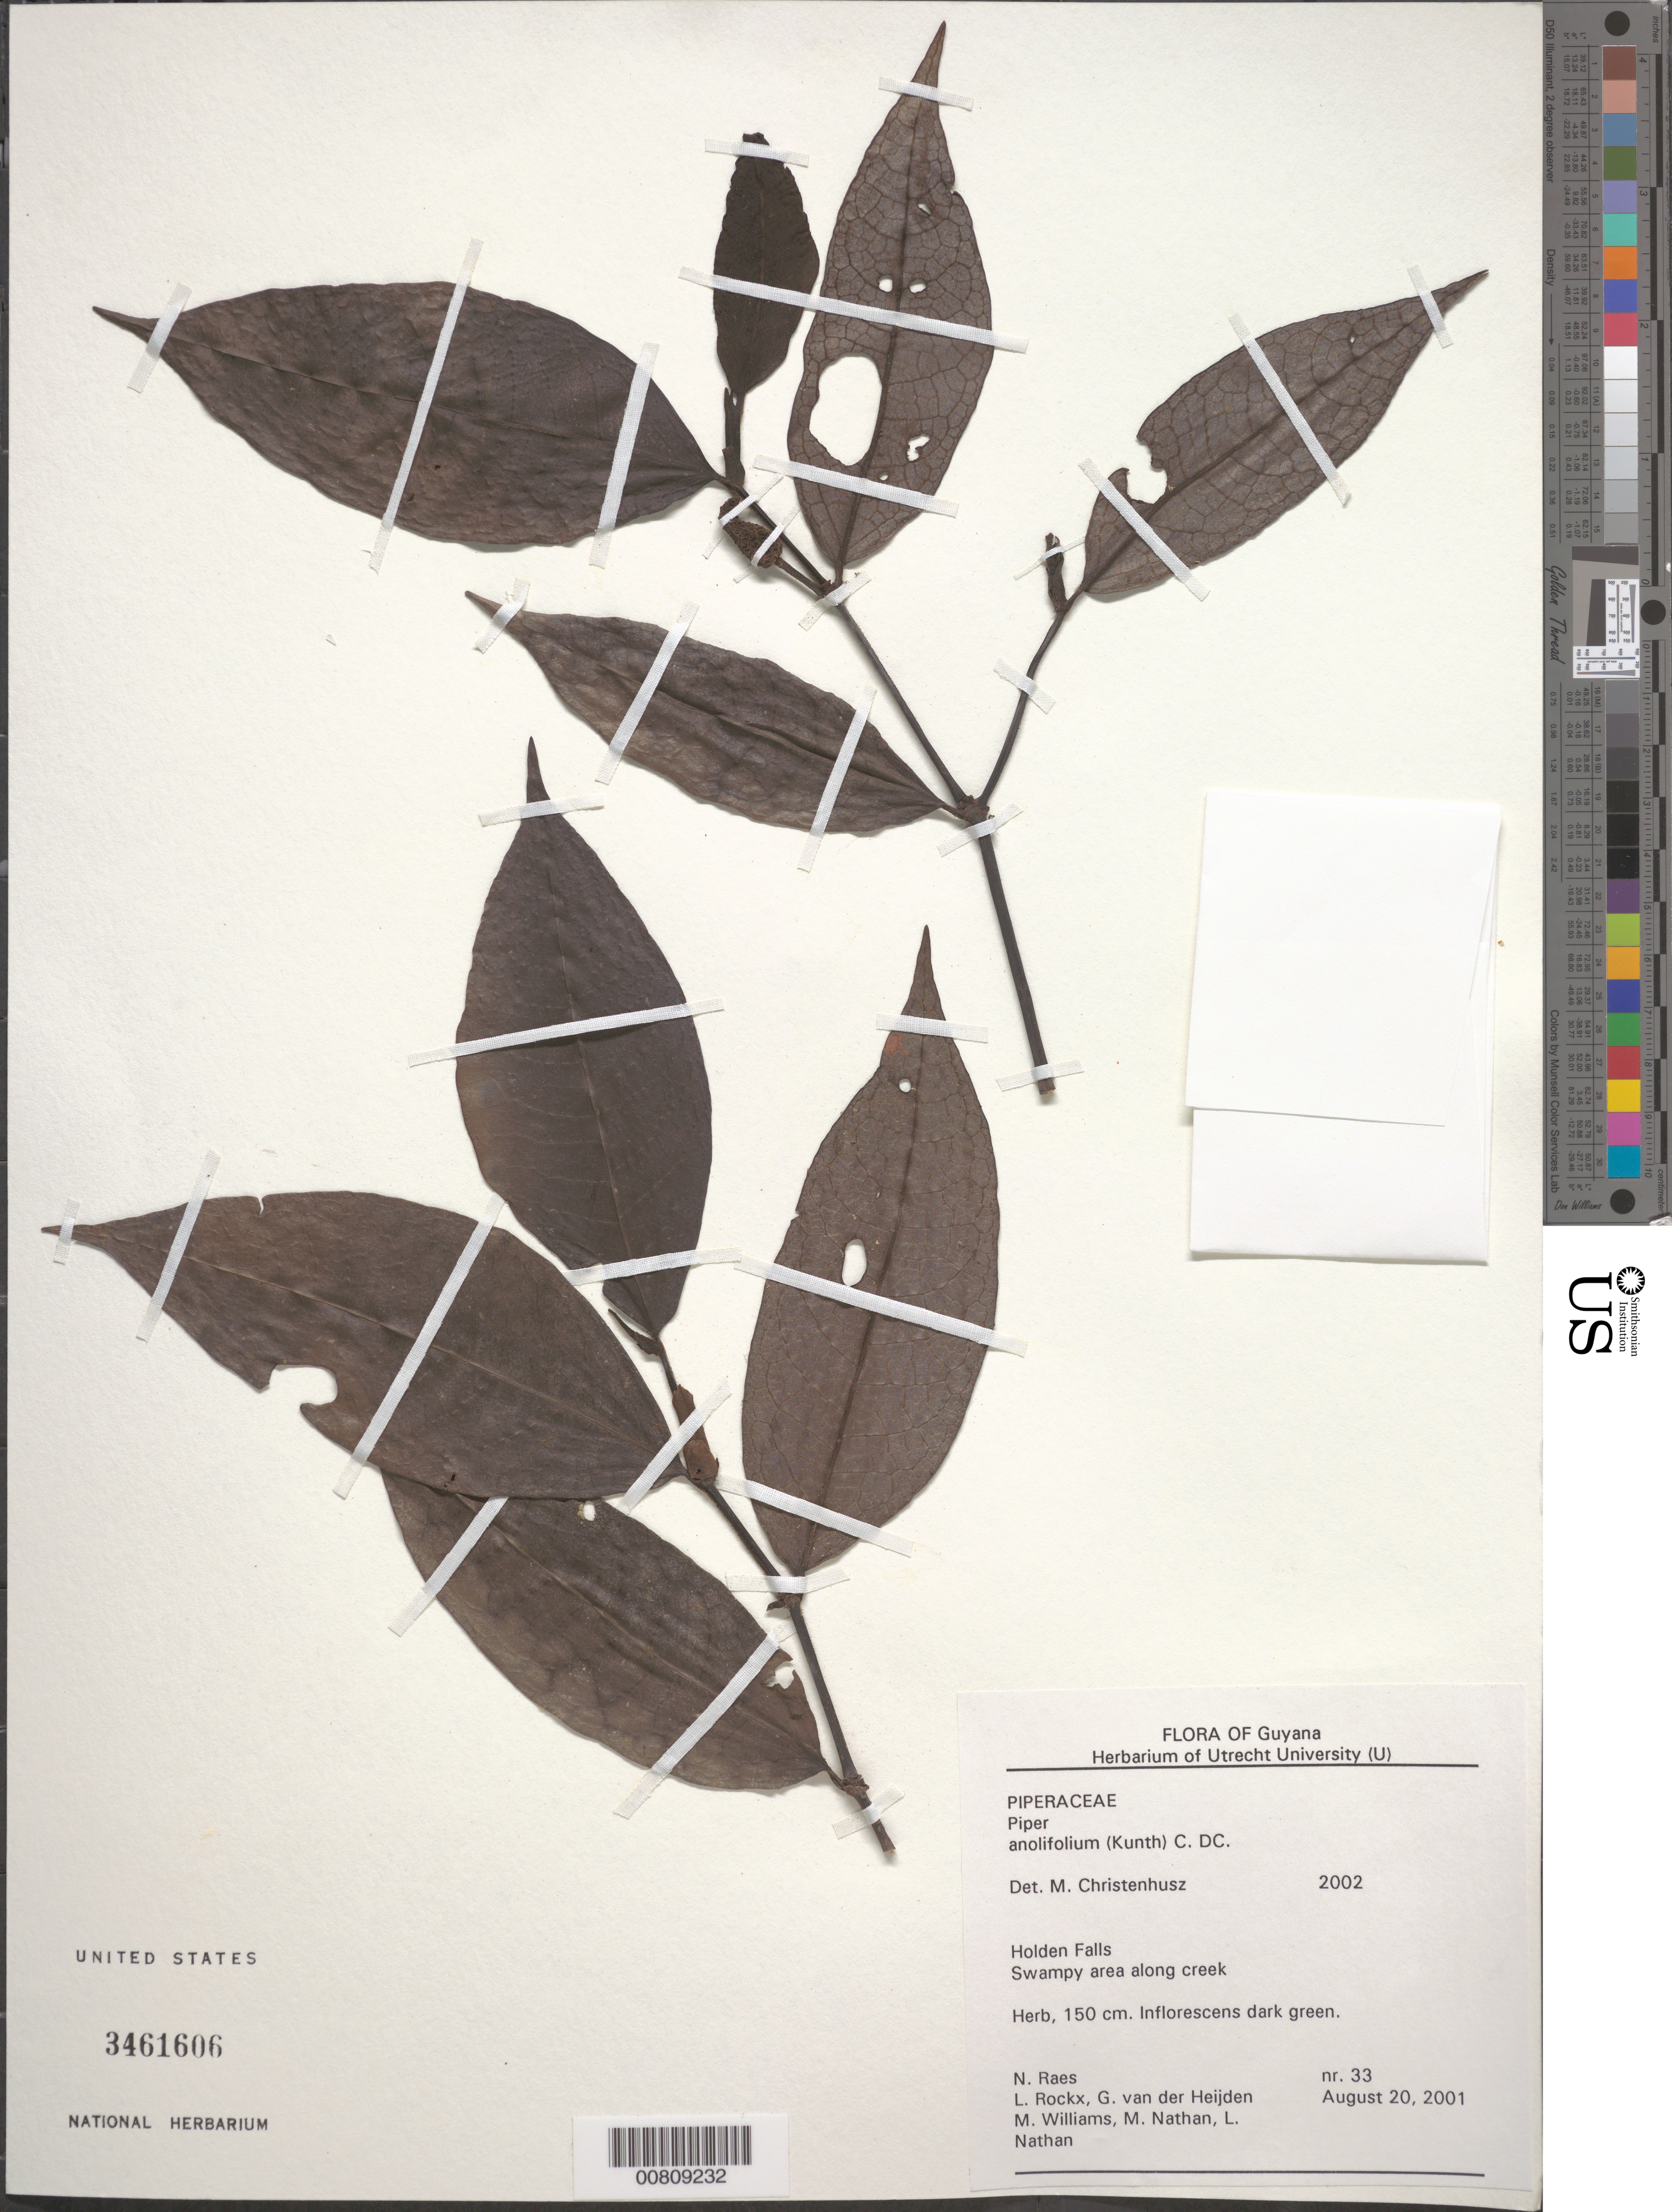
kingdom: Plantae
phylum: Tracheophyta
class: Magnoliopsida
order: Piperales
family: Piperaceae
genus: Piper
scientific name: Piper anonifolium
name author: (Kunth) C. DC.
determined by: Christenhusz, M. J. M.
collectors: N. Raes, L. Rockx, G. van der Heijden, M. Williams, M. Nathan & L. Nathan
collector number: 33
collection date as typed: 20-Aug-01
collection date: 2001-08-20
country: Guyana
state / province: U. Demerara-Berbice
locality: Holden Falls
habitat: Swampy area along creek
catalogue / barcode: US 3461606